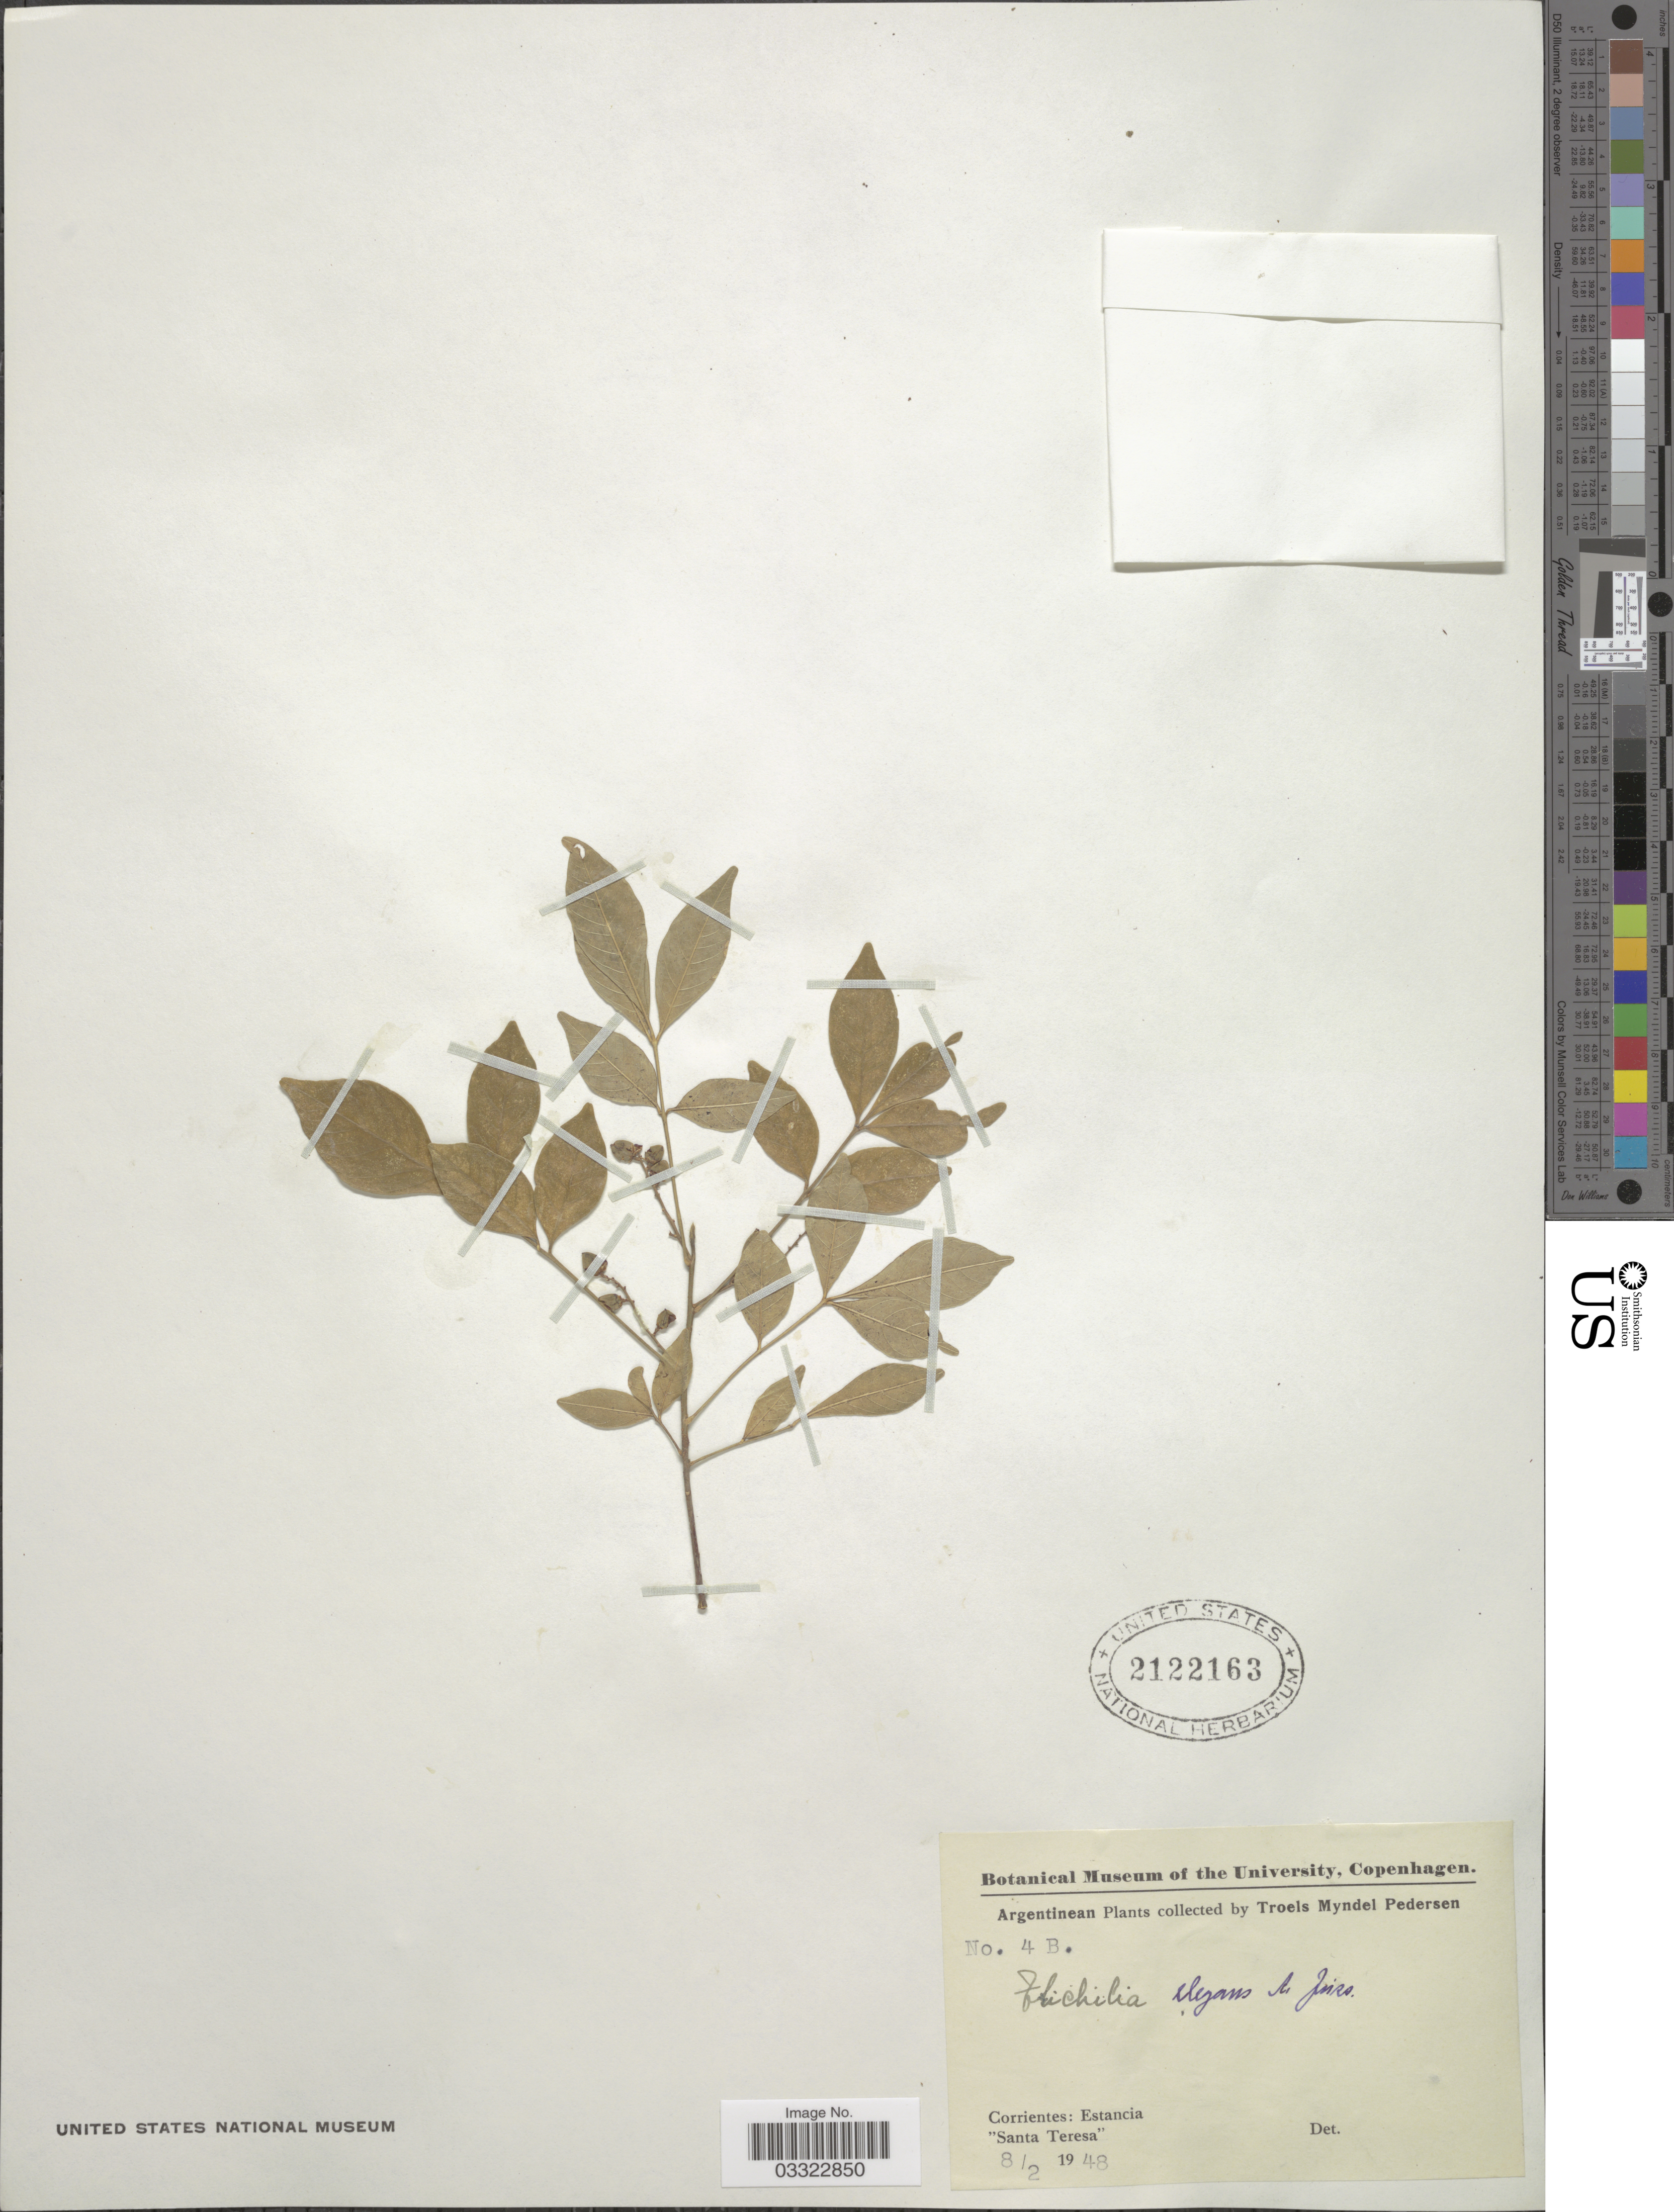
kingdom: Plantae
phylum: Tracheophyta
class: Magnoliopsida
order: Sapindales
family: Meliaceae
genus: Trichilia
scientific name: Trichilia elegans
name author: A. Juss.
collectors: T. Pederson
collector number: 4B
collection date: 1948-02-08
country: Argentina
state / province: Corrientes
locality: Corrientes: Estancia "Santa Teresa".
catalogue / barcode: US 2122163